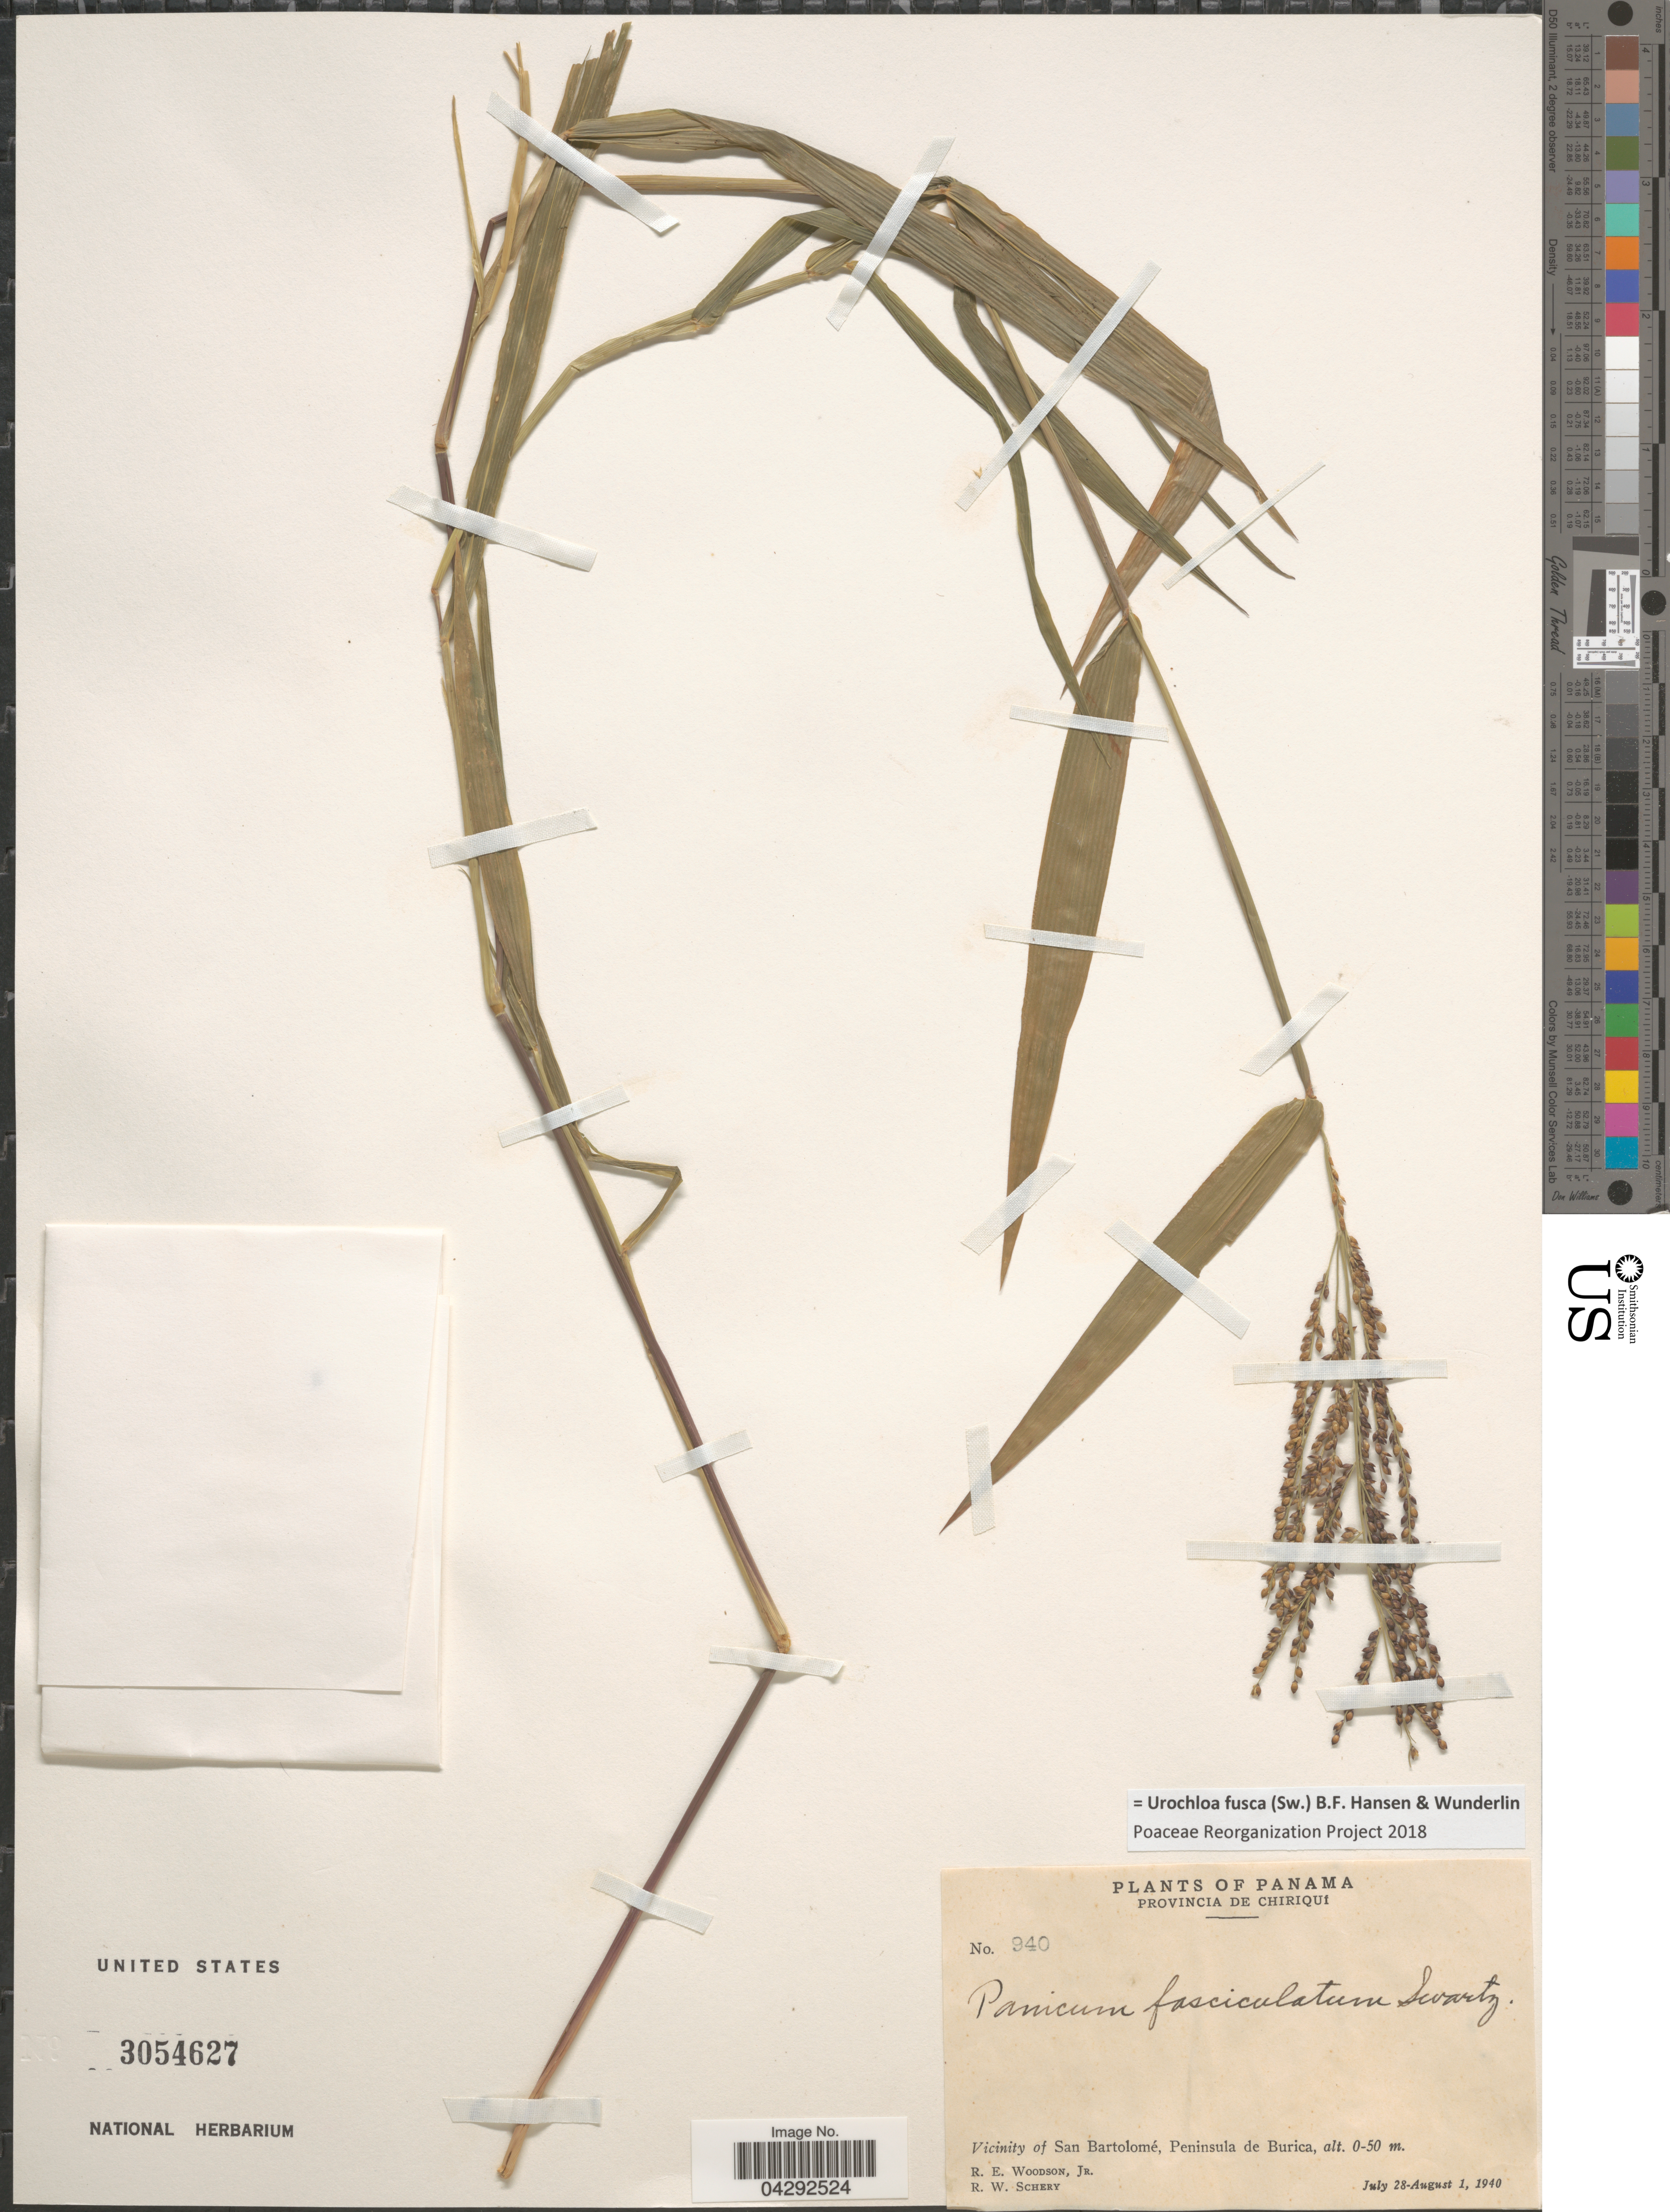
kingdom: Plantae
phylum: Tracheophyta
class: Liliopsida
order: Poales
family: Poaceae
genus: Urochloa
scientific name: Urochloa fusca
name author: (Sw.) B.F. Hansen & Wunderlin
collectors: R. E. Woodson & R. W. Schery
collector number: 940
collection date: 1940-07-28/1940-08-01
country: Panama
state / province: Chiriqui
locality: Vicinity of San Bartolomé, Peninsula de Burica.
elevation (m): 0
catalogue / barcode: US 3054627